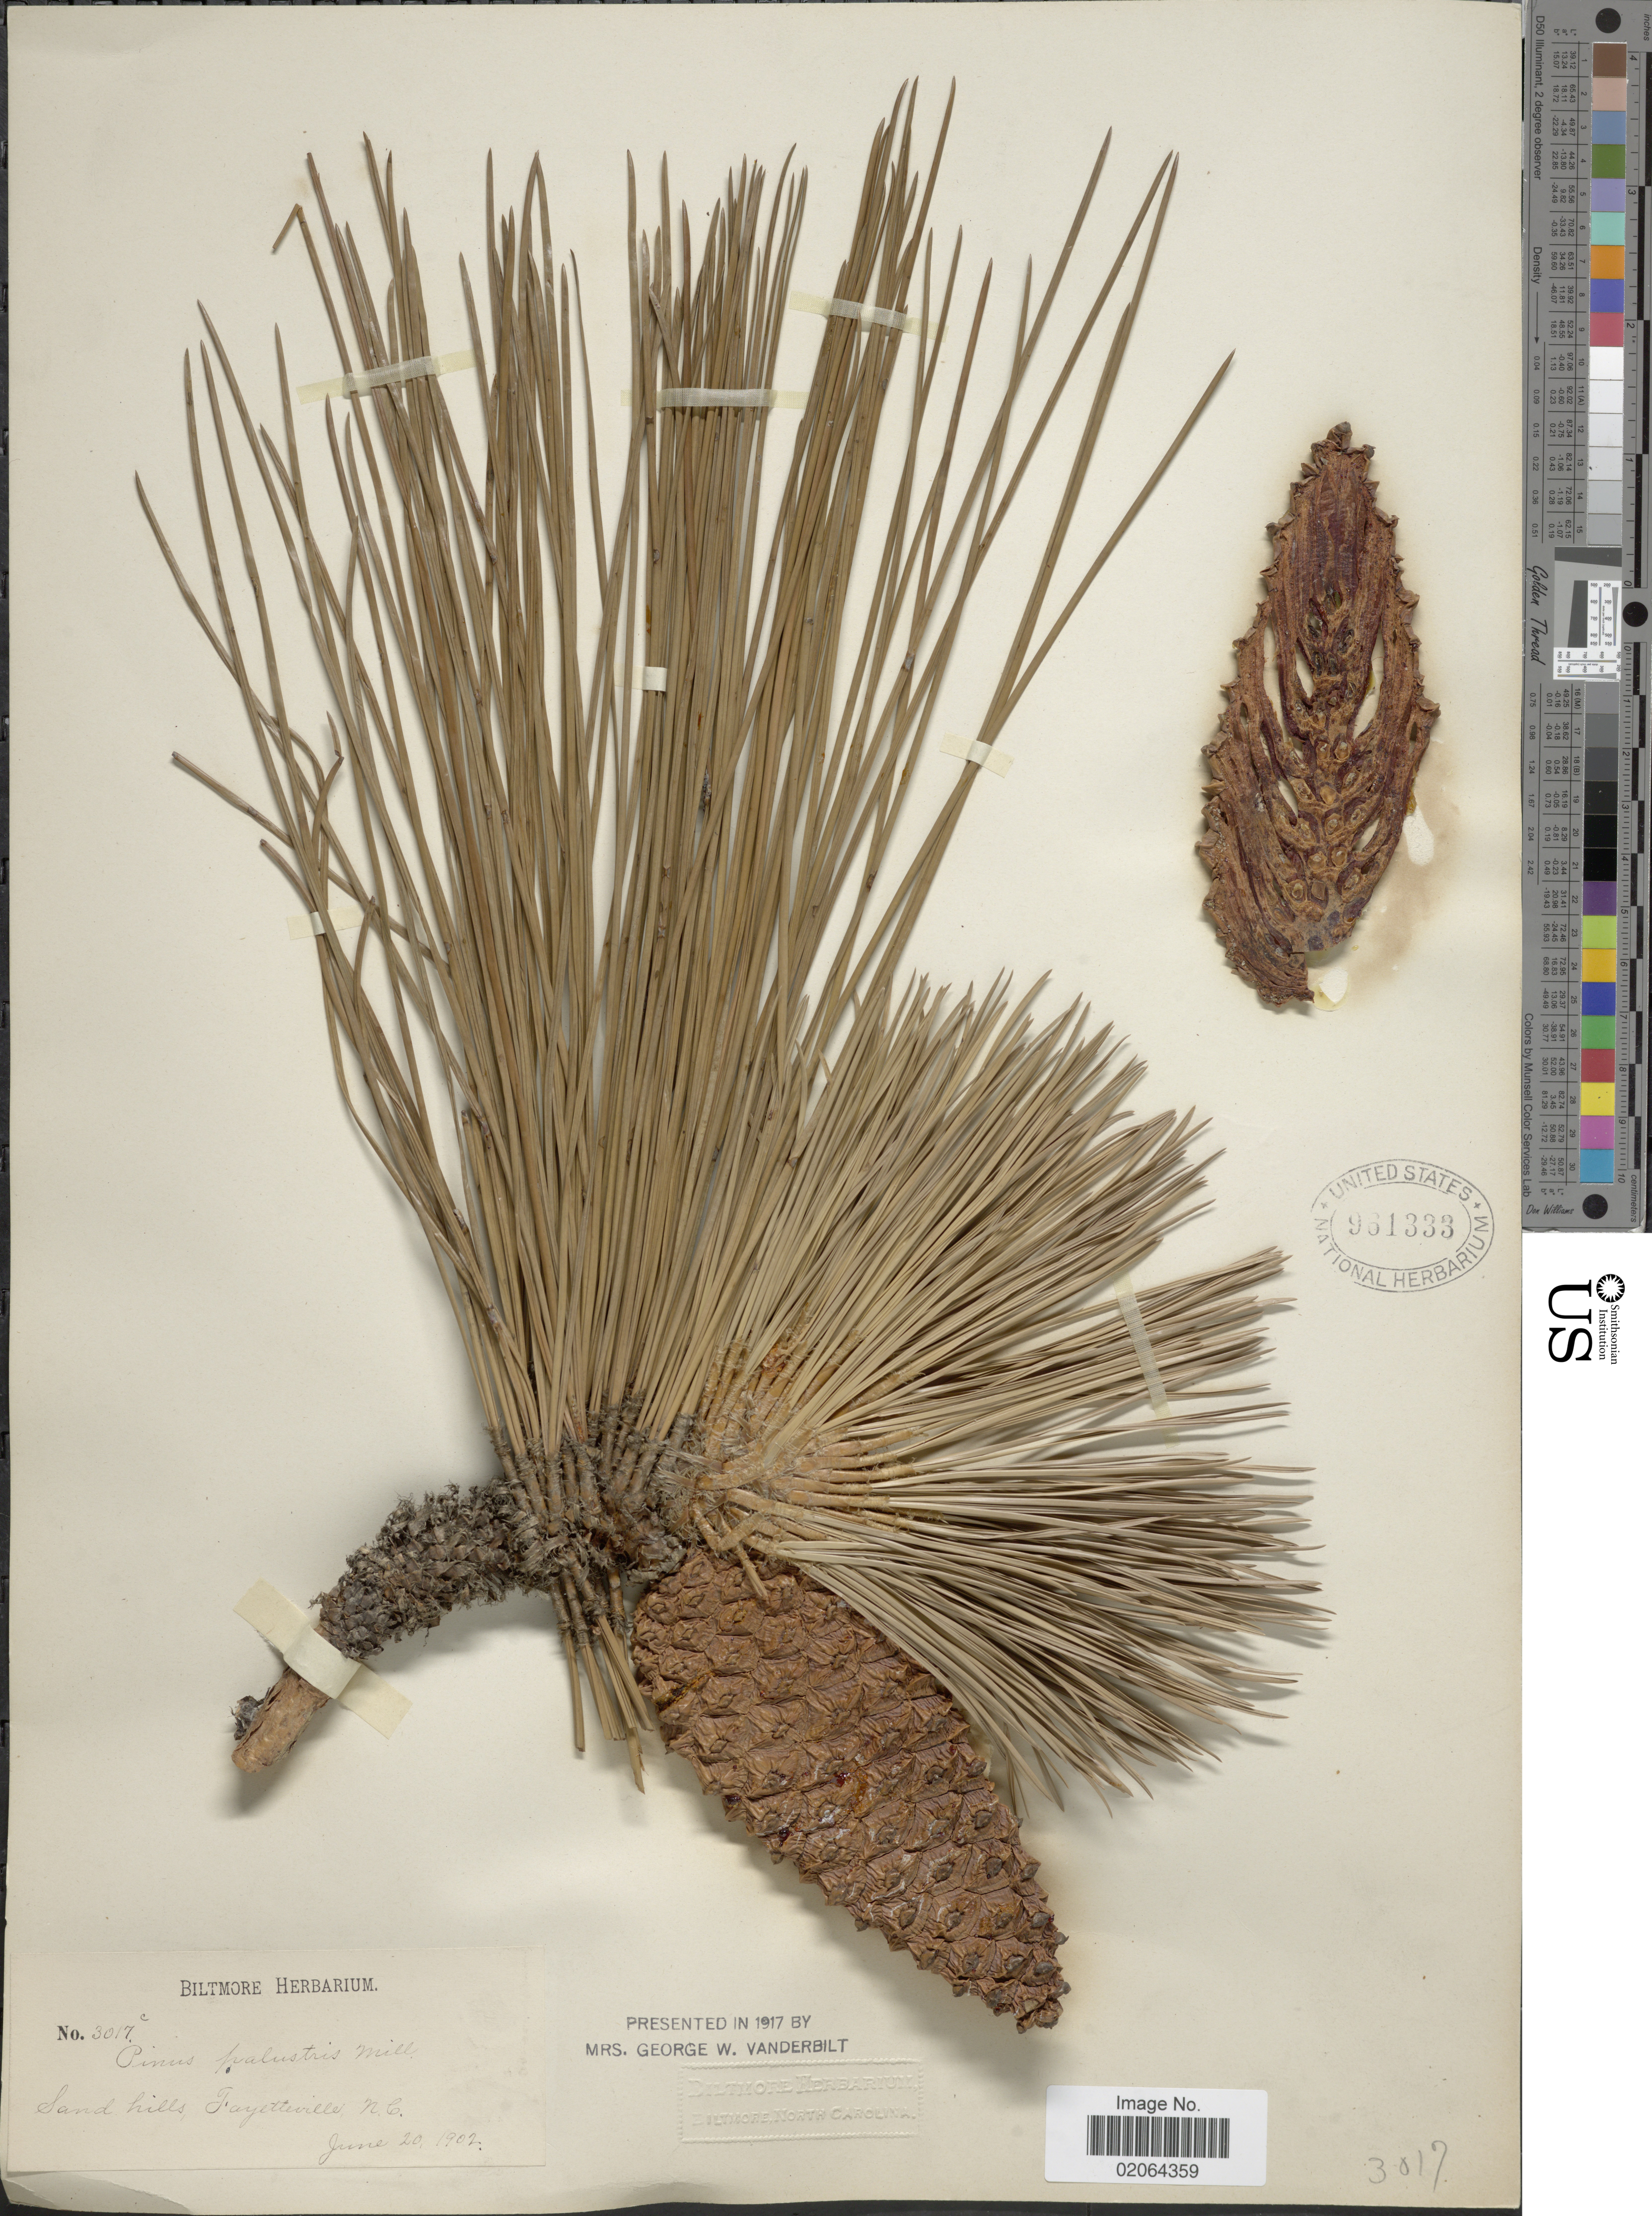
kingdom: Plantae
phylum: Tracheophyta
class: Pinopsida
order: Pinales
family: Pinaceae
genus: Pinus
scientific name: Pinus palustris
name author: Mill.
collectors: ex herb. Biltmore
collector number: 3017c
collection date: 1902-06-20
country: United States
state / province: North Carolina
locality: Sand hills Fayetteville, N.C.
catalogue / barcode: US 961333